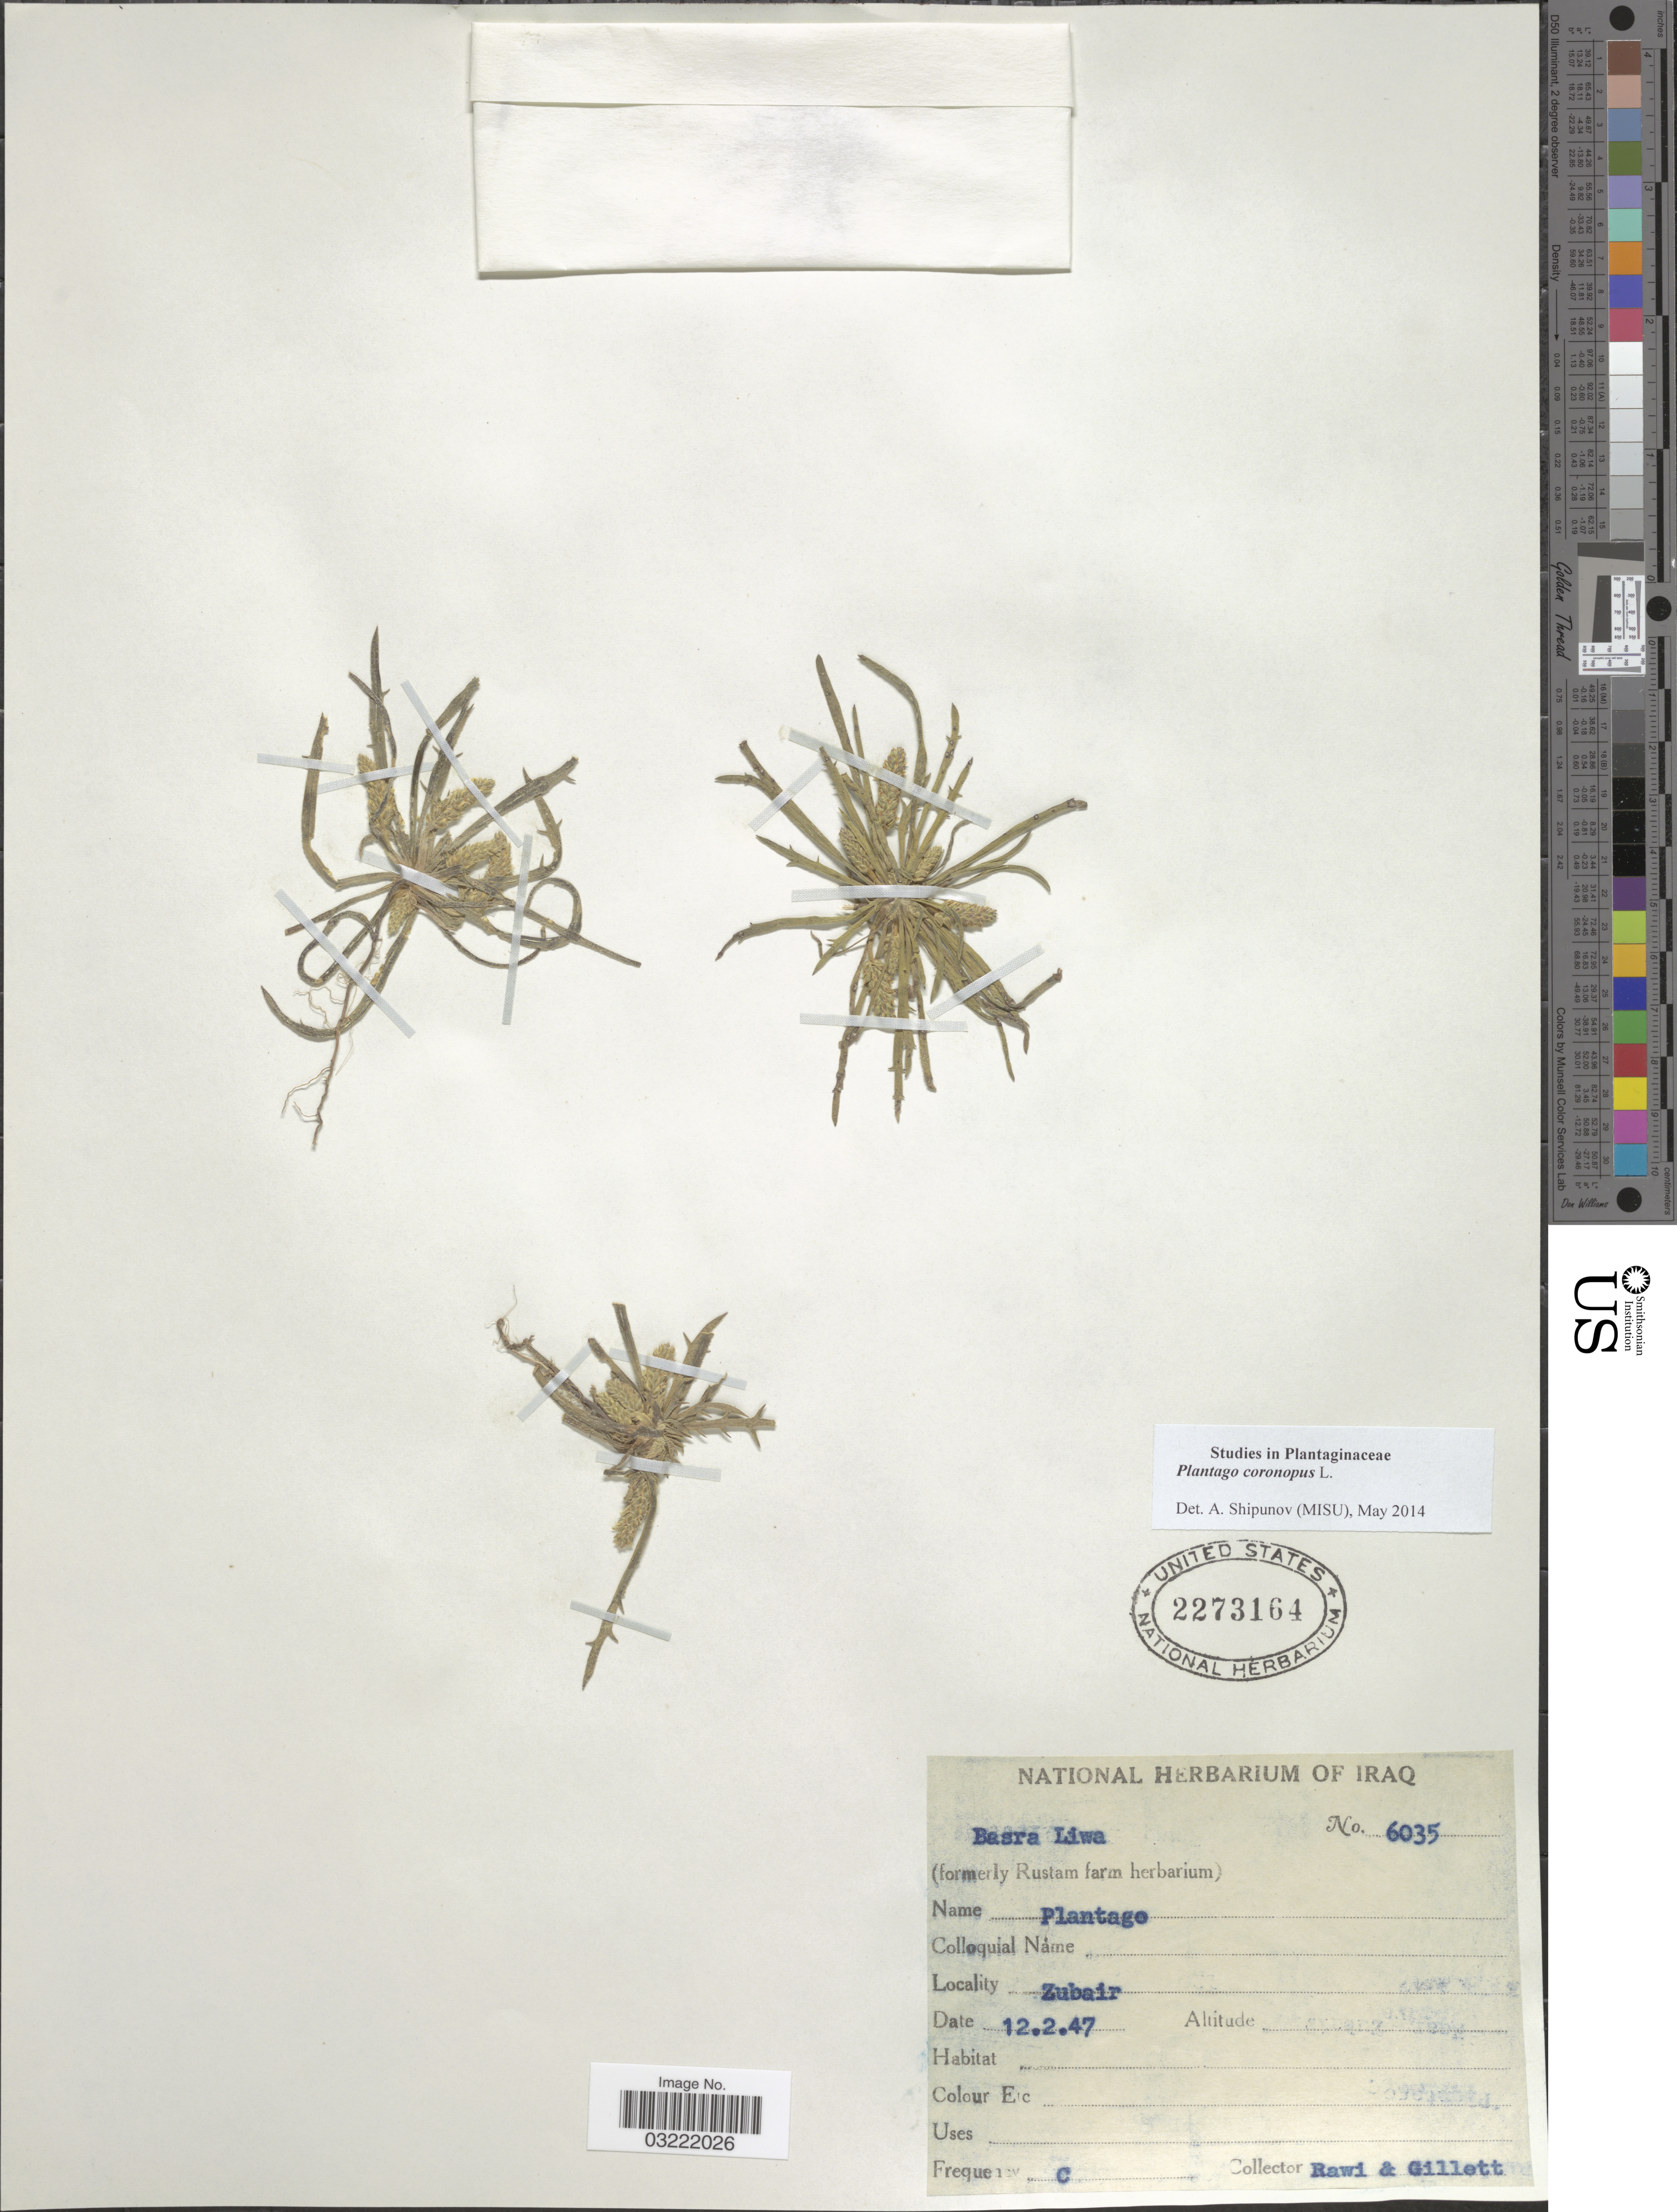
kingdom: Plantae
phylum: Tracheophyta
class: Magnoliopsida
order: Lamiales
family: Plantaginaceae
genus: Plantago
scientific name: Plantago coronopus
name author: L.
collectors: -. Rawi & Gillett, --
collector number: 6035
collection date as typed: Transcribed d/m/y: 12/2/47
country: Iraq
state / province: Al Basrah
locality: Basra Liwa. Zubair.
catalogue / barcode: US 2273164